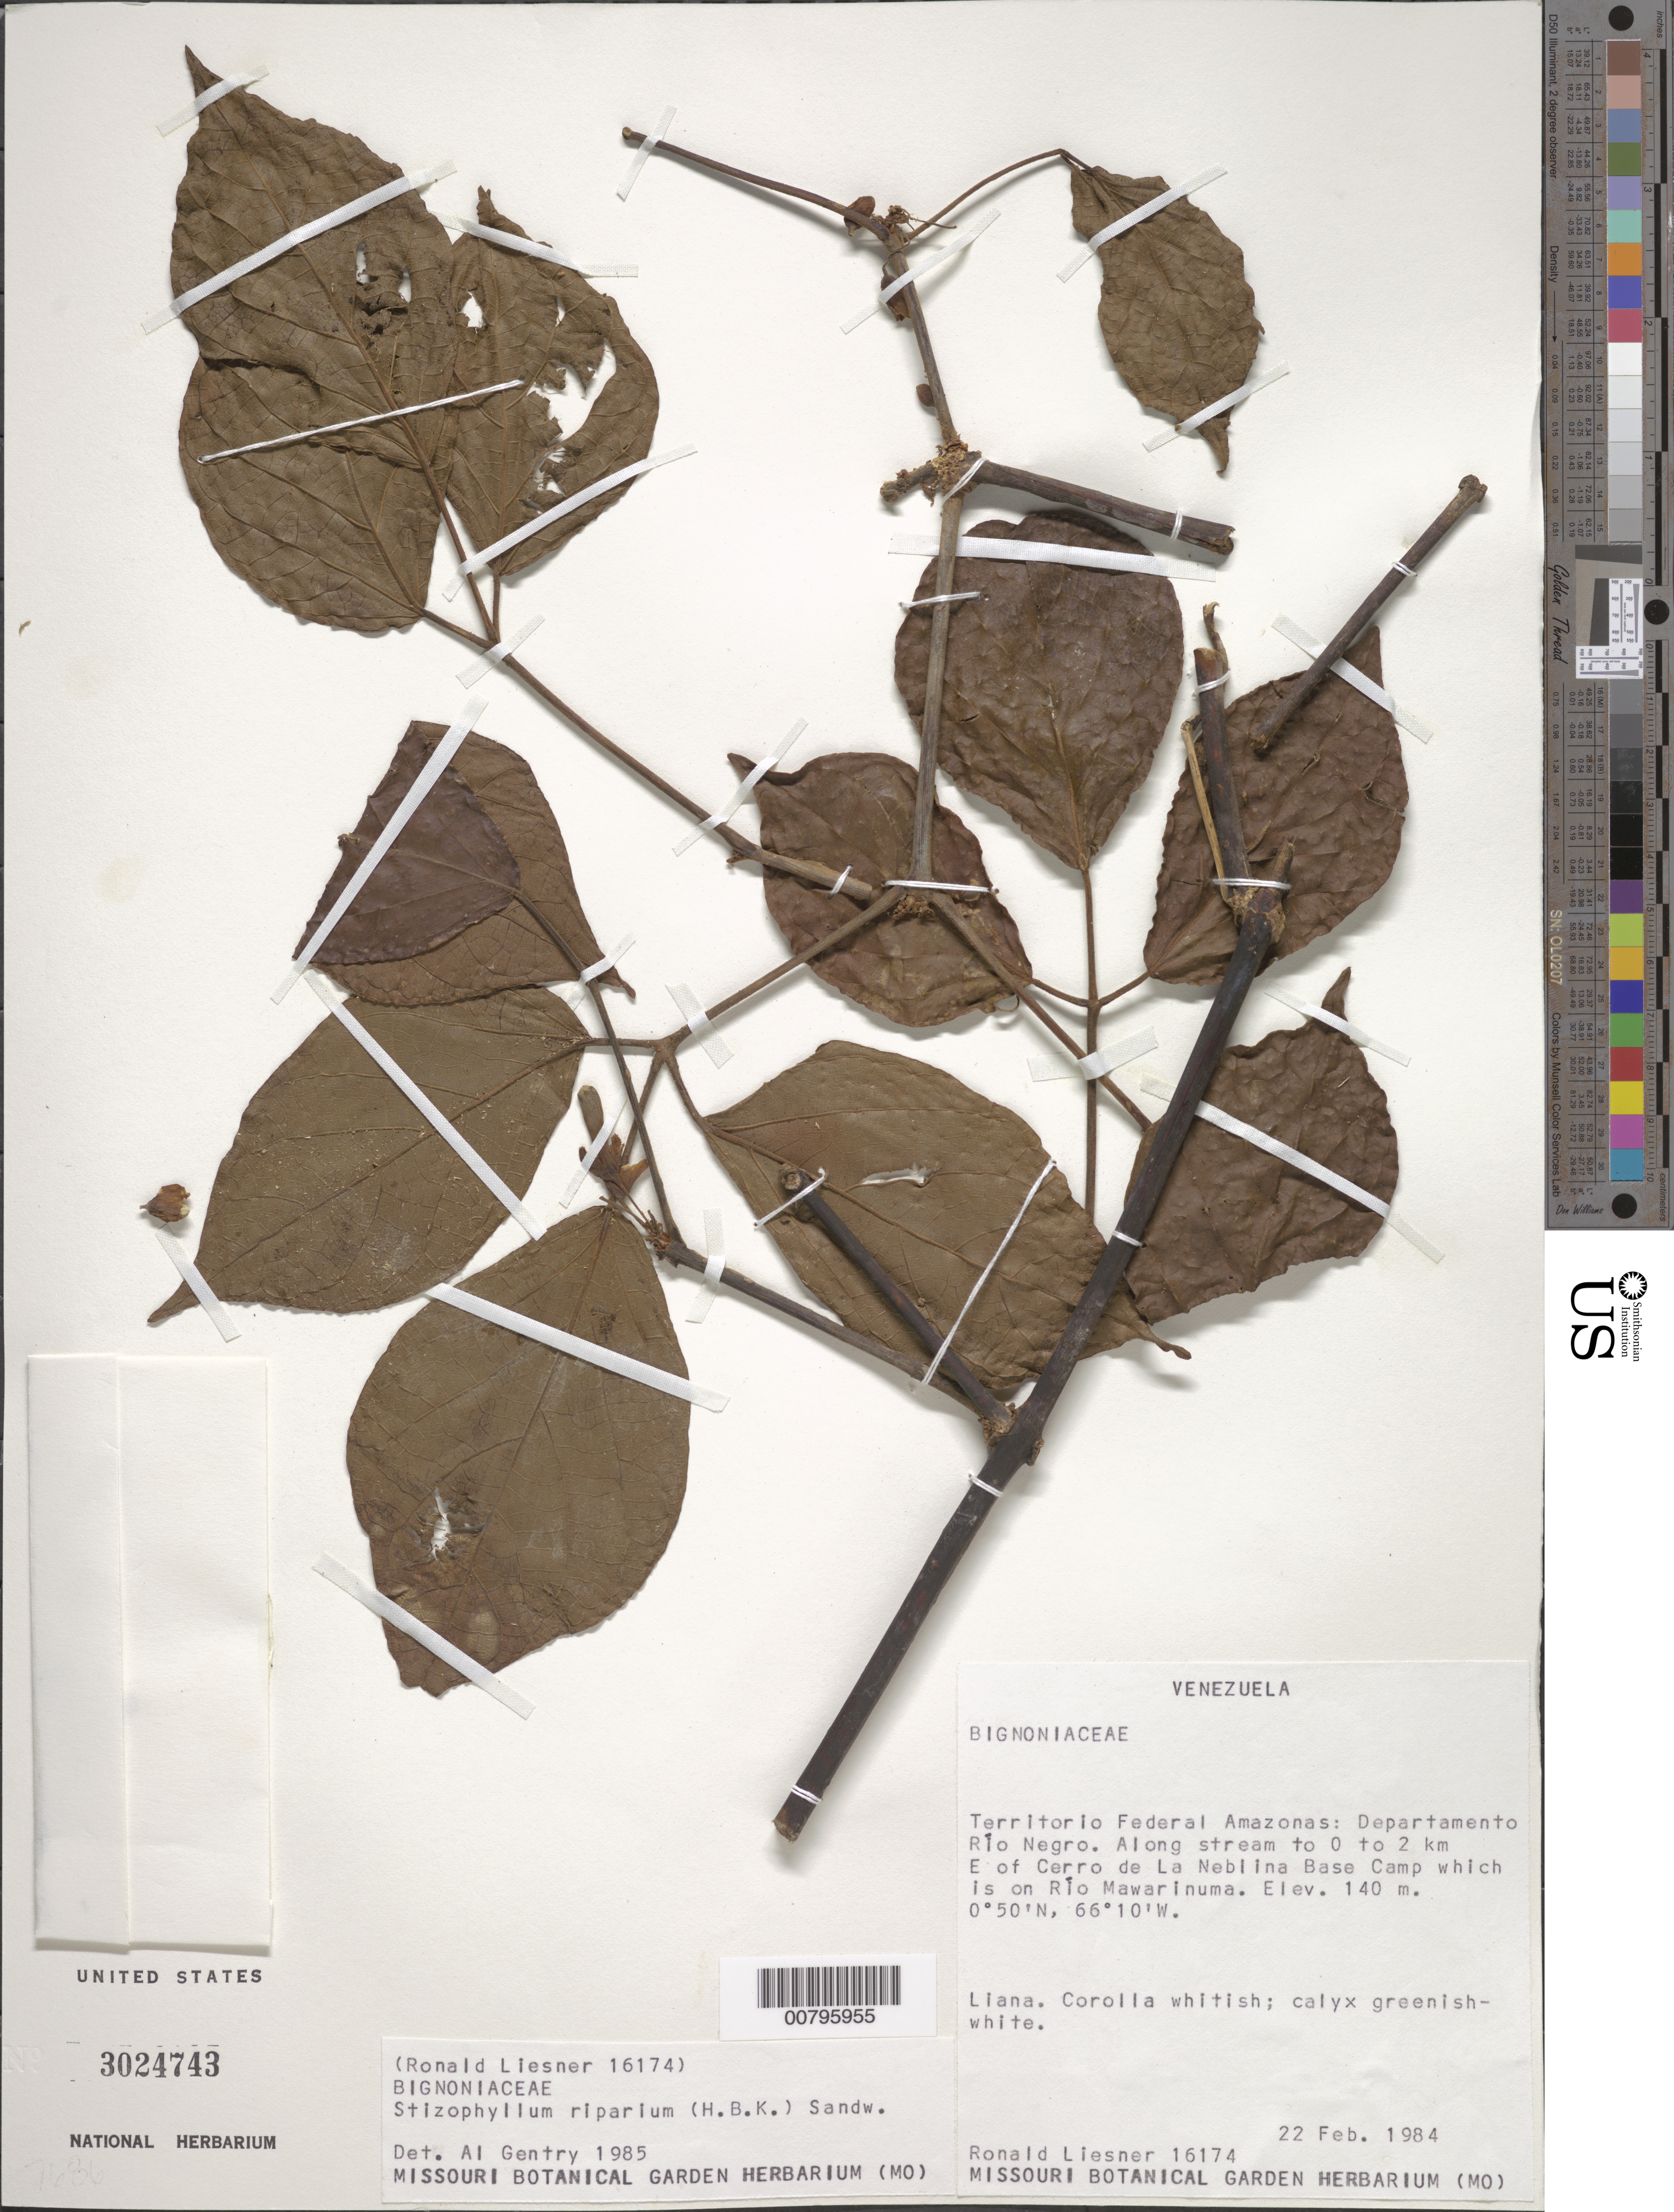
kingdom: Plantae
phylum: Tracheophyta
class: Magnoliopsida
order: Lamiales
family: Bignoniaceae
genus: Stizophyllum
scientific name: Stizophyllum riparium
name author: (Kunth) Sandwith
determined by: Gentry, A. H.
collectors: R. L. Liesner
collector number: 16174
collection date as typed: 22-Feb-84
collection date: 1984-02-22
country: Venezuela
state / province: Amazonas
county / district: Río Negro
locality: Río Mawarinuma, 0-2 km E of Cerro de La Neblina Base Camp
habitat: Along stream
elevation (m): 140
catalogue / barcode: US 3024743